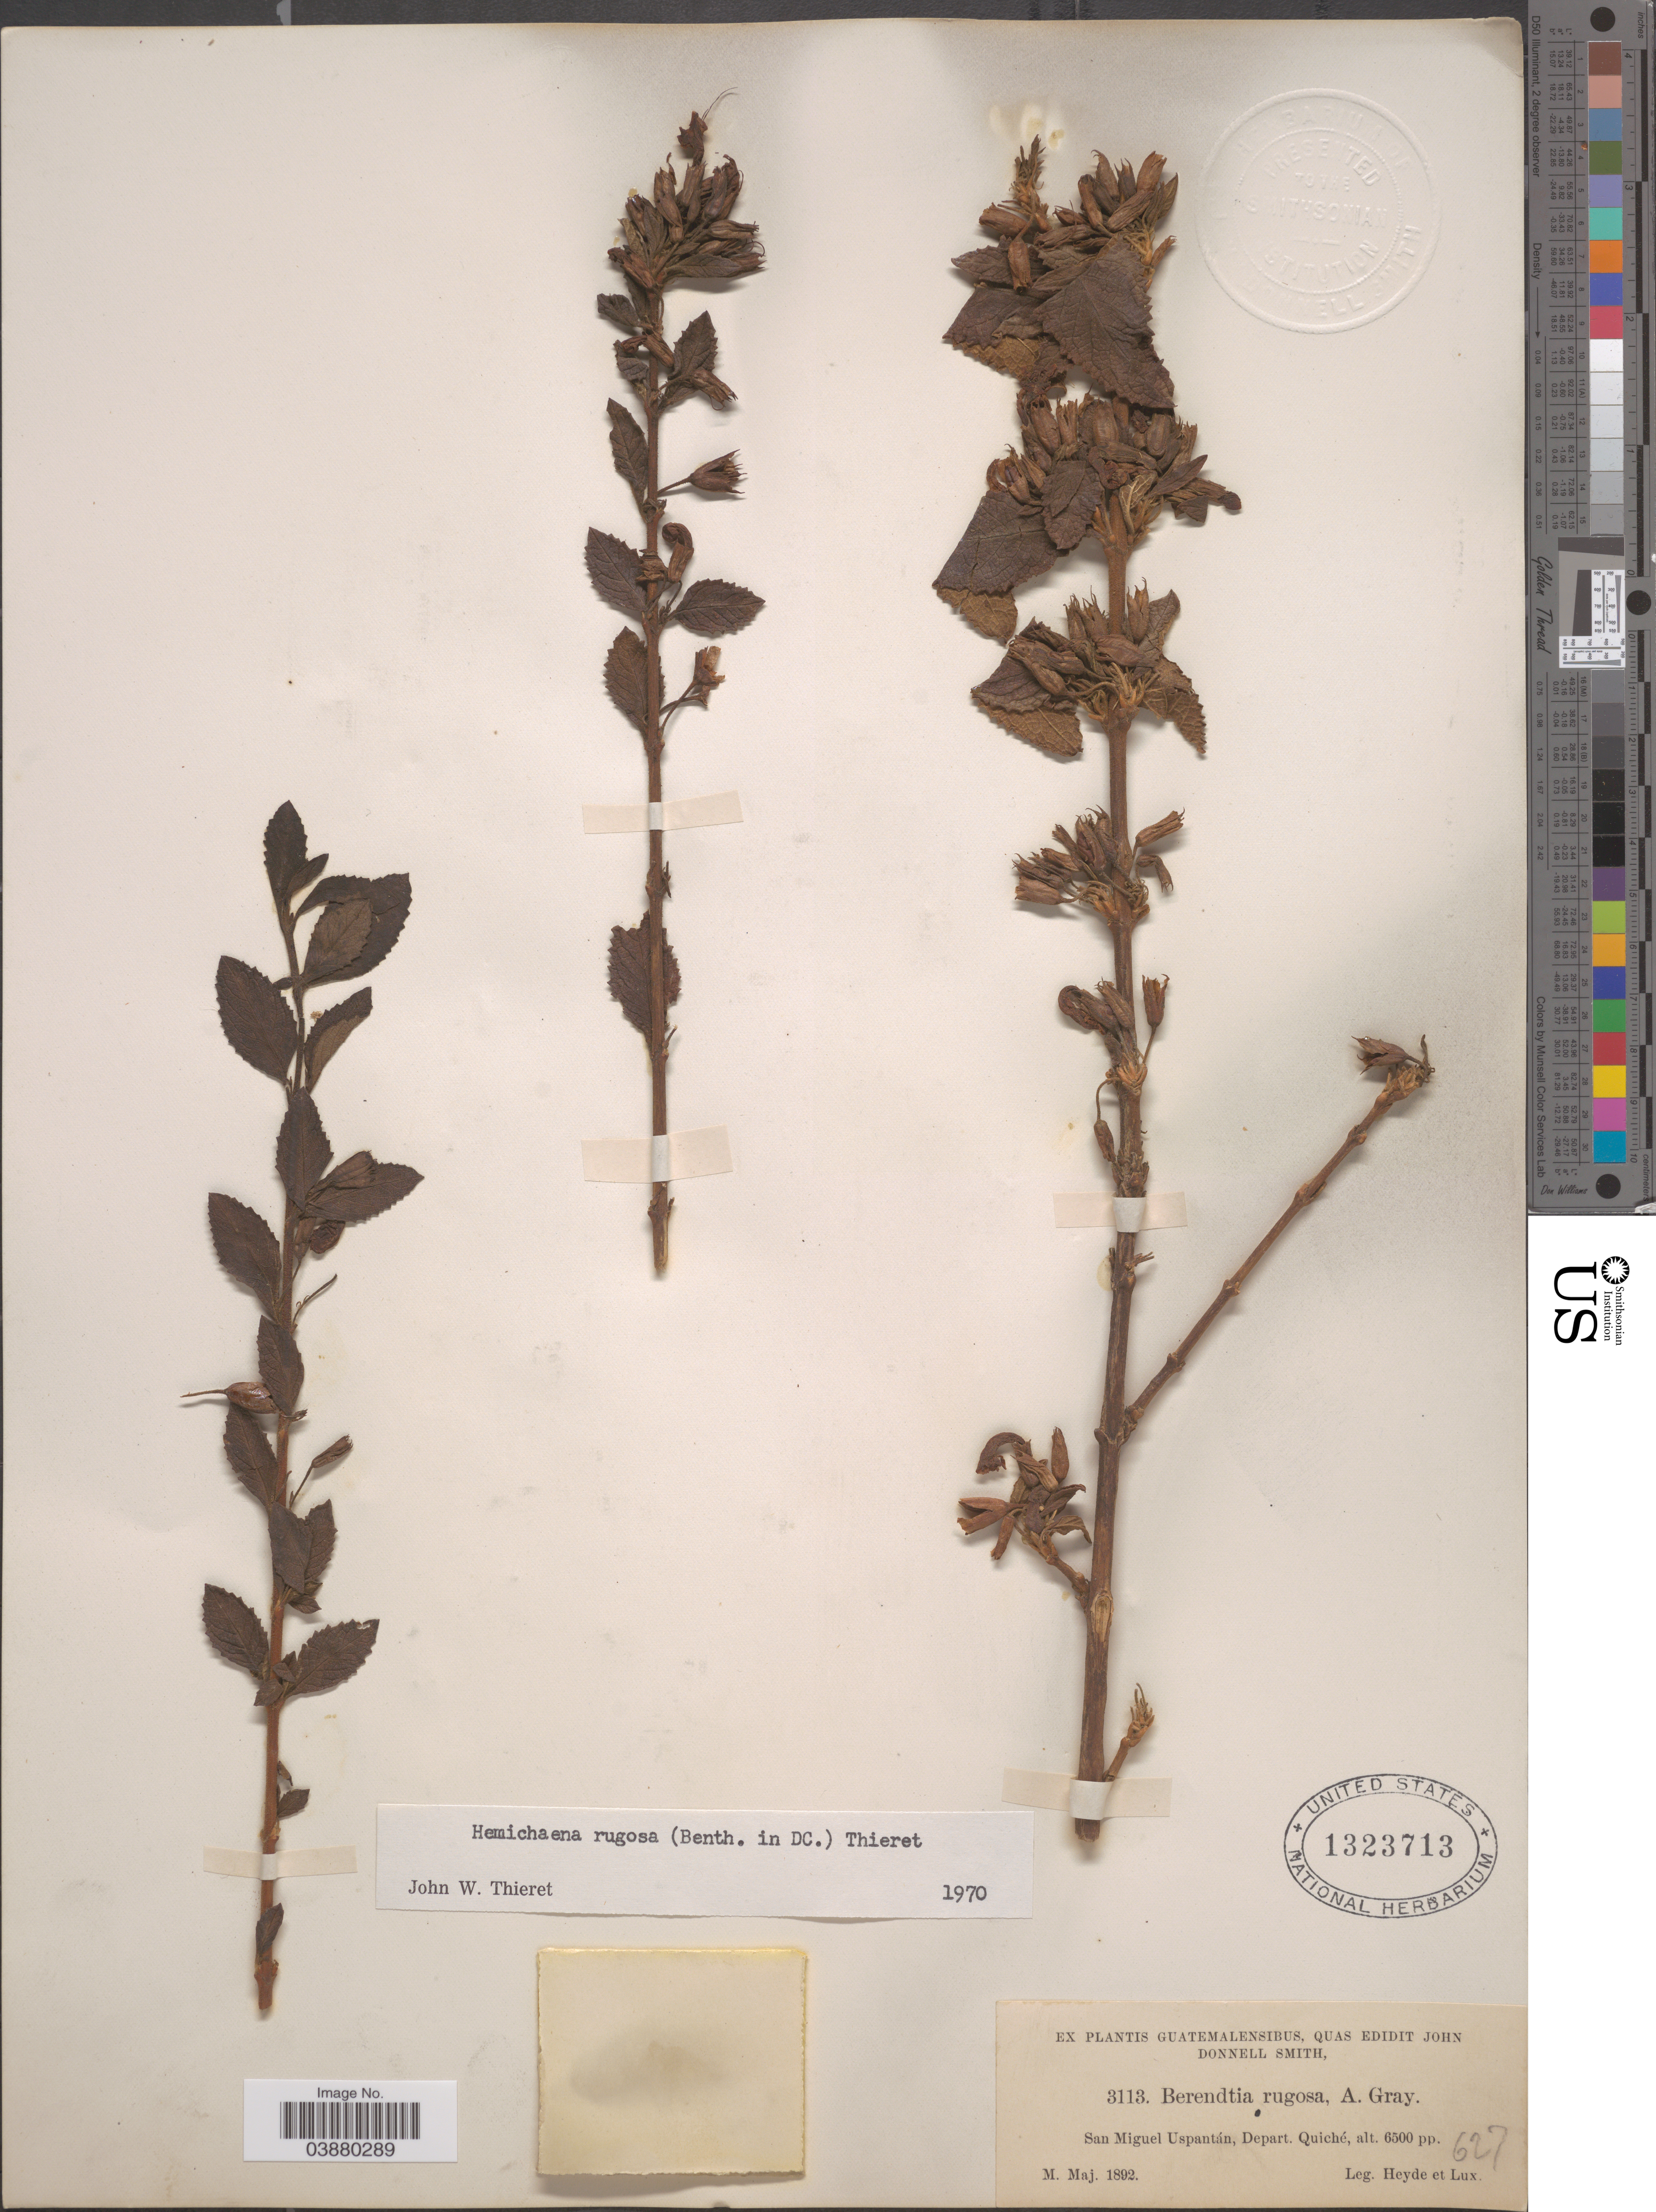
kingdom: Plantae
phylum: Tracheophyta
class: Magnoliopsida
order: Lamiales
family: Phrymaceae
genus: Hemichaena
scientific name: Hemichaena rugosa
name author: (Benth.) Thieret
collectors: Heyde & Lux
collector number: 3113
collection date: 1892-05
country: Guatemala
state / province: El Quiche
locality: San Miguel Uspantán, Depart. Quiché.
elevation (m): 1981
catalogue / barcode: US 1323713